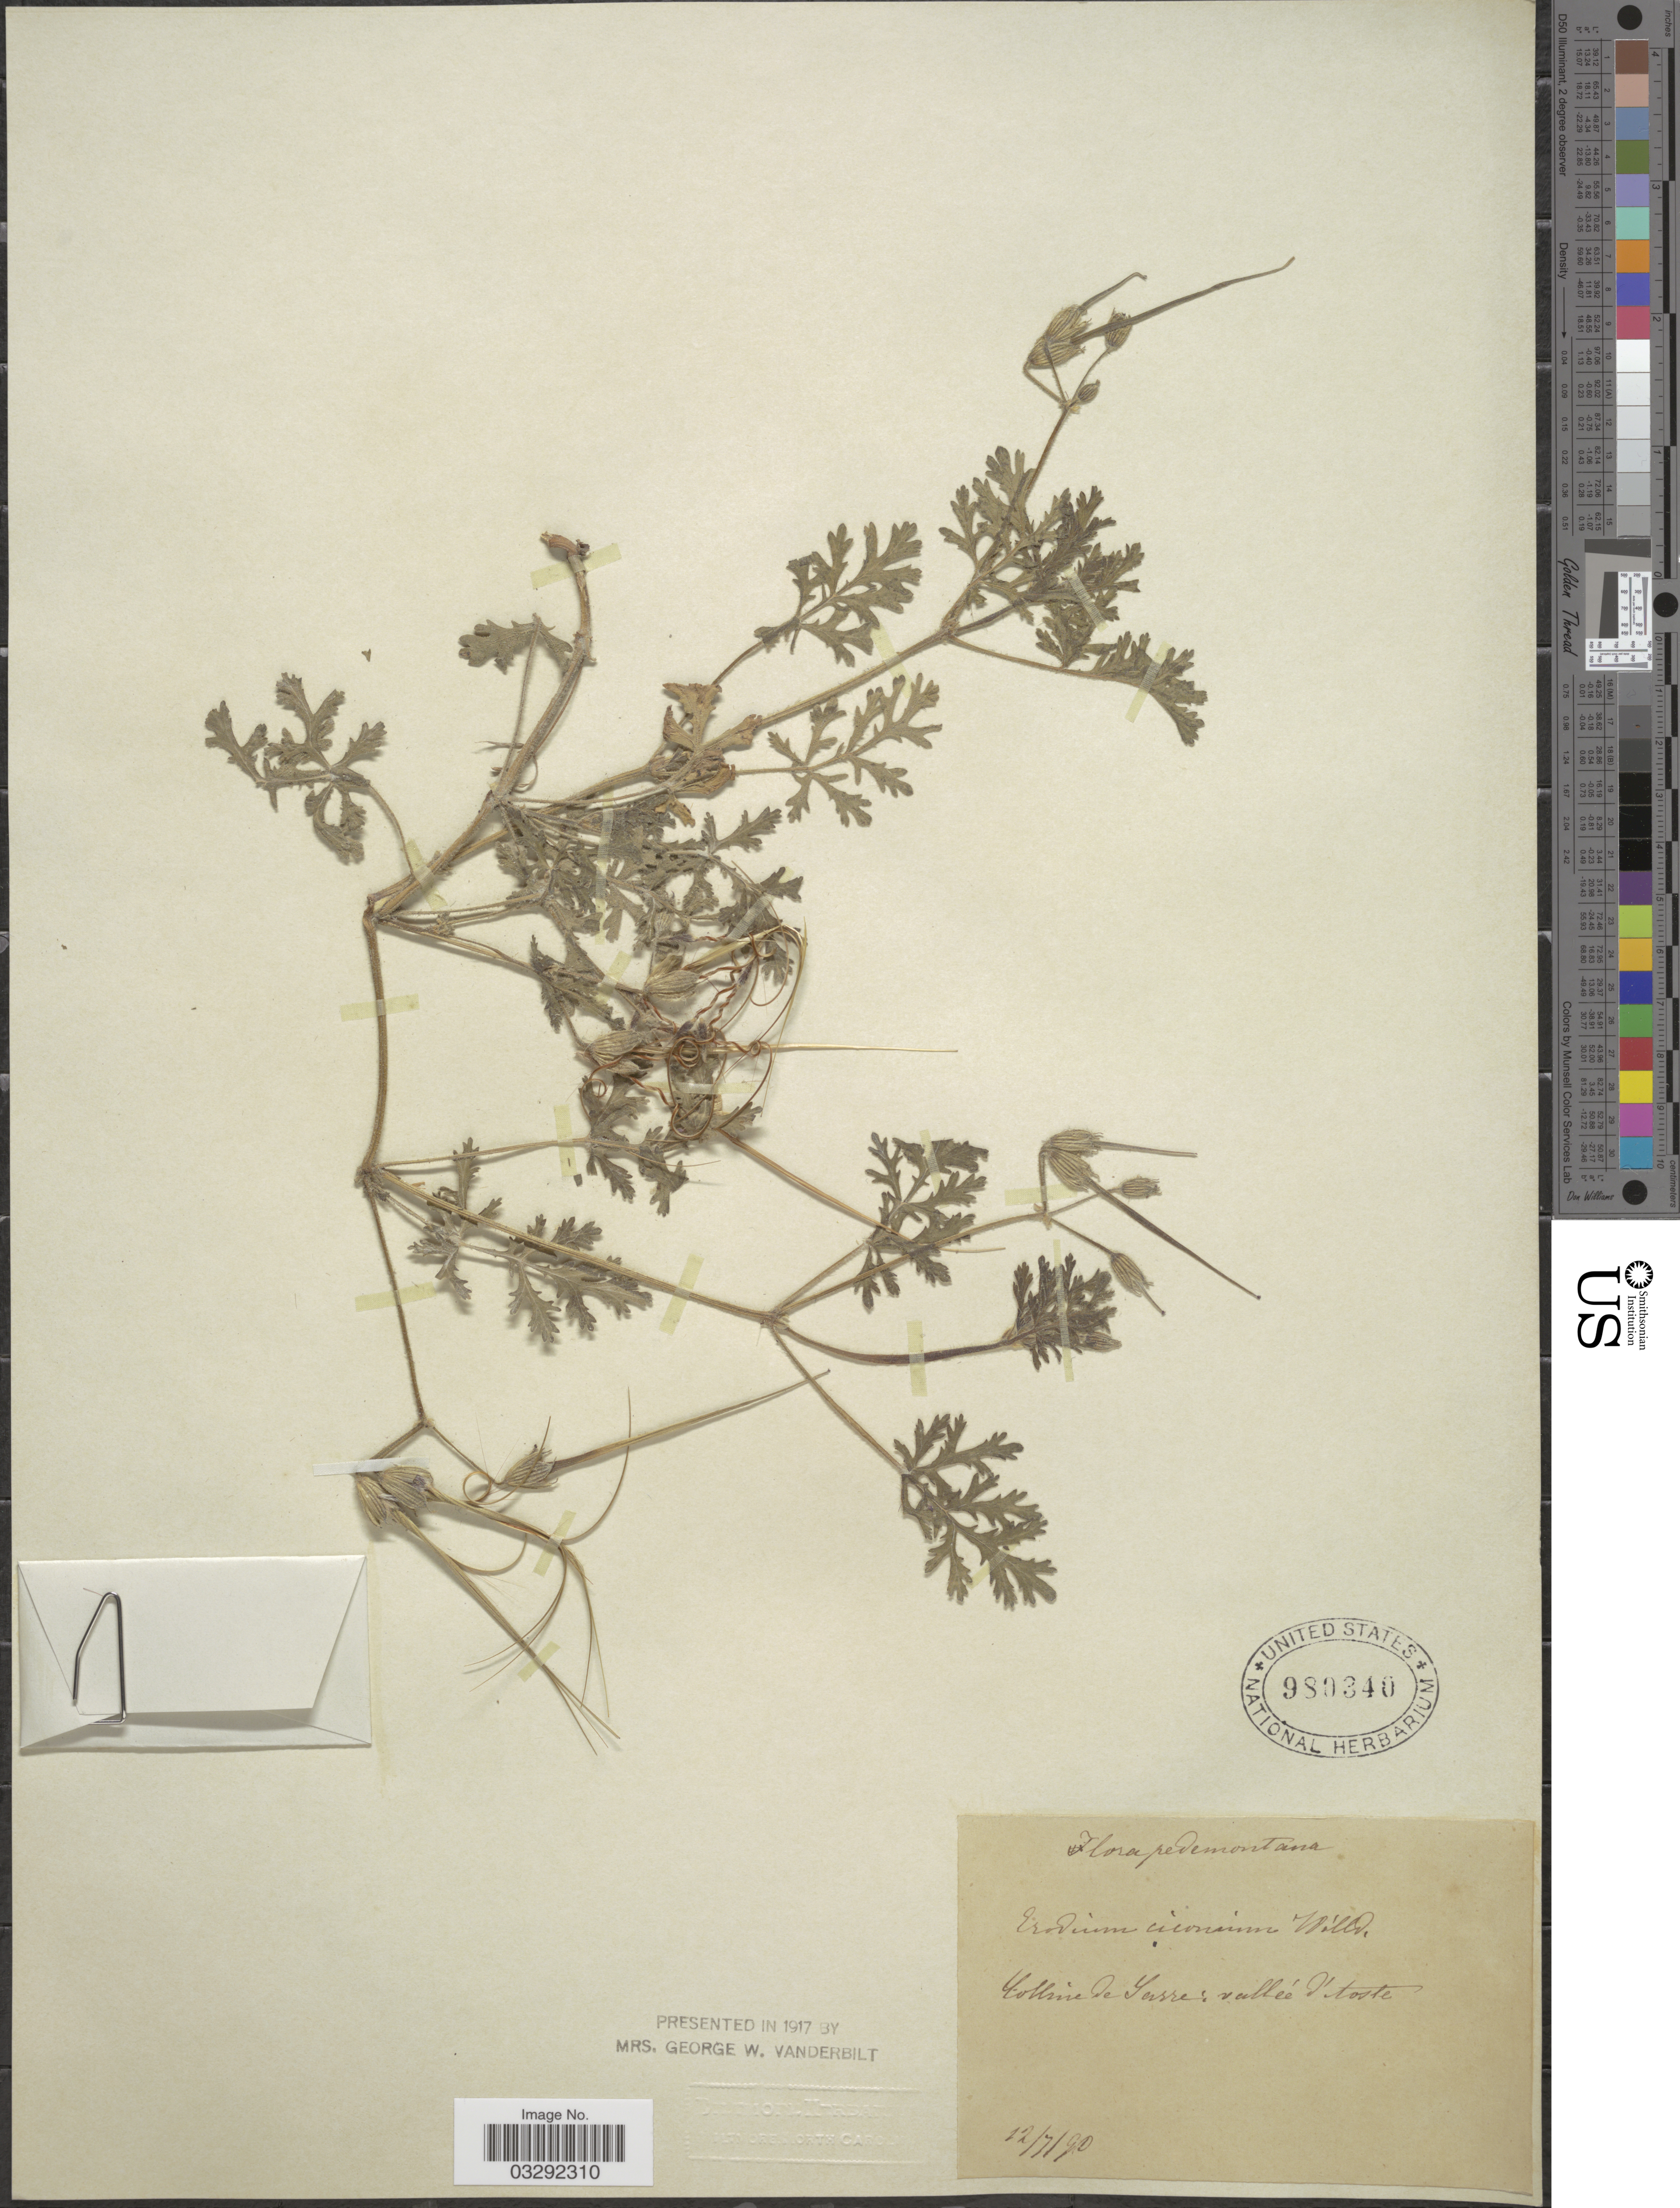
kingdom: Plantae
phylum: Tracheophyta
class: Magnoliopsida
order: Geraniales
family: Geraniaceae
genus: Erodium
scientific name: Erodium ciconium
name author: (L.) L'Hér.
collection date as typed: Transcribed d/m/y: 12/7/90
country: Italy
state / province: Piedmont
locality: Pedemontana. Colline de Sarre: vallée d'toste.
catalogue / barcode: US 980340